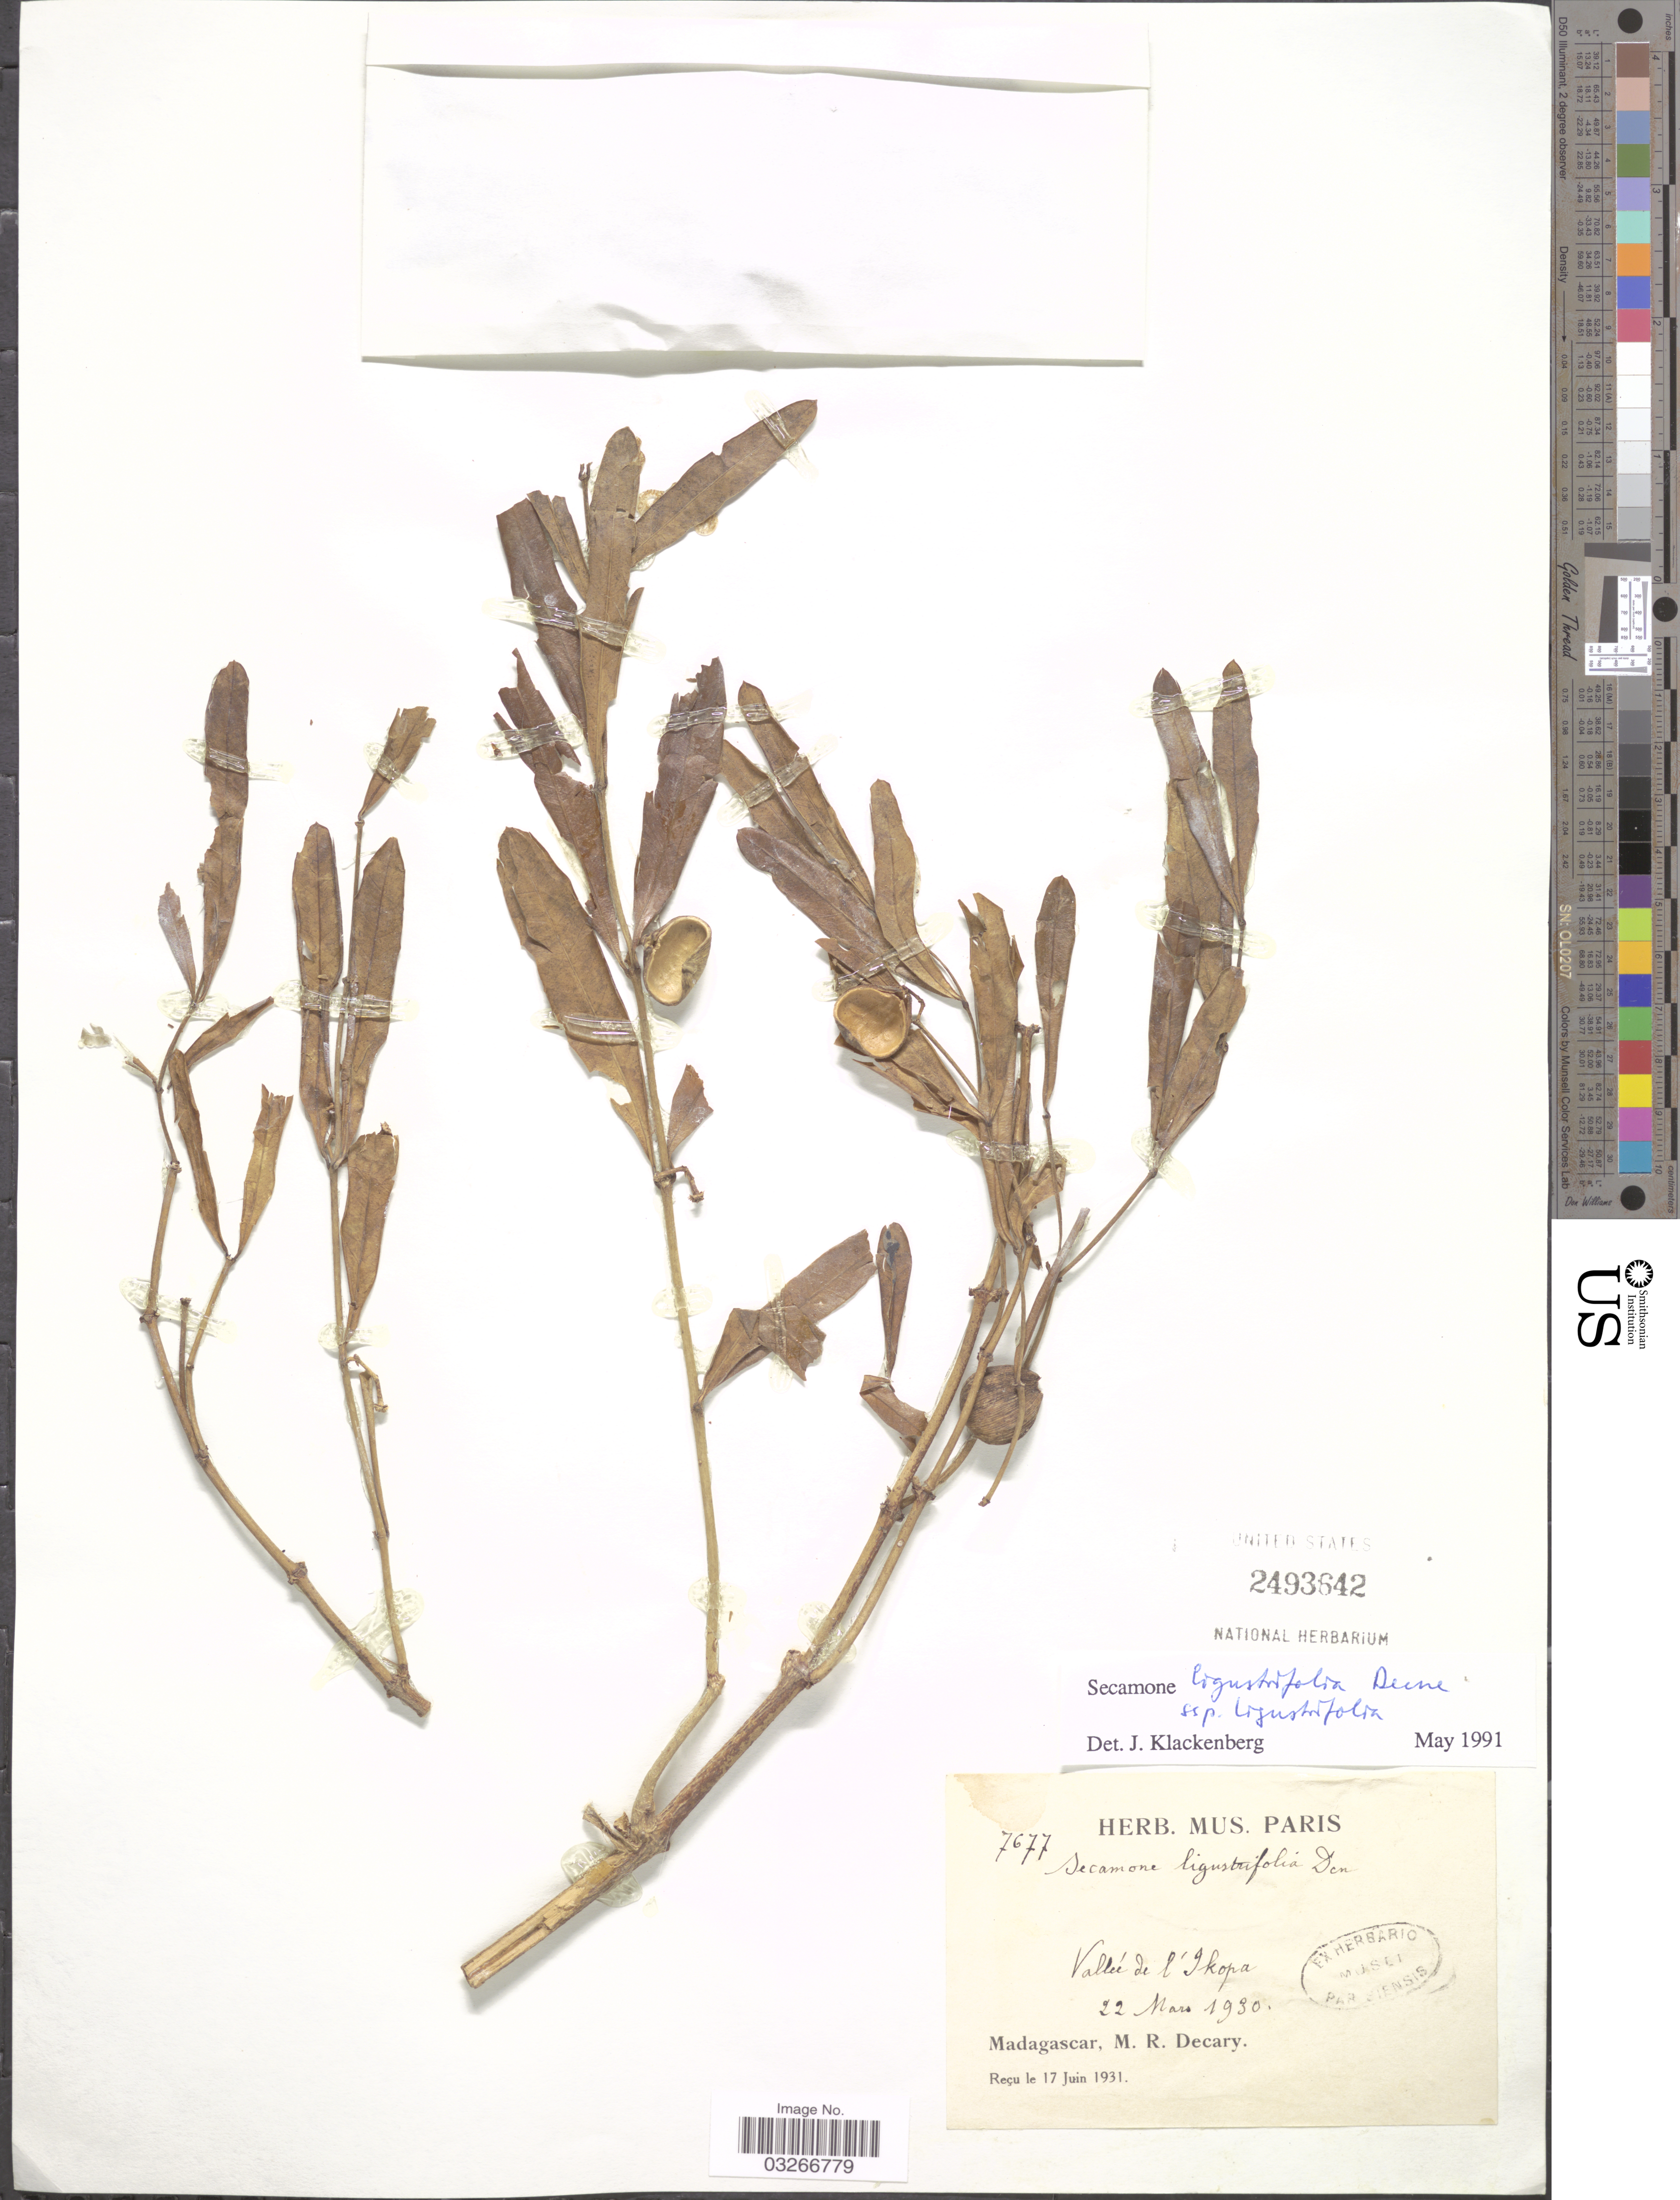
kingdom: Plantae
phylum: Tracheophyta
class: Magnoliopsida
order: Gentianales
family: Apocynaceae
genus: Secamone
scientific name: Secamone ligustrifolia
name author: Decne.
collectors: R. Decary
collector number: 7677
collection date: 1930-03-22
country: Madagascar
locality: Vallée de l'Ikopa.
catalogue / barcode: US 2493642